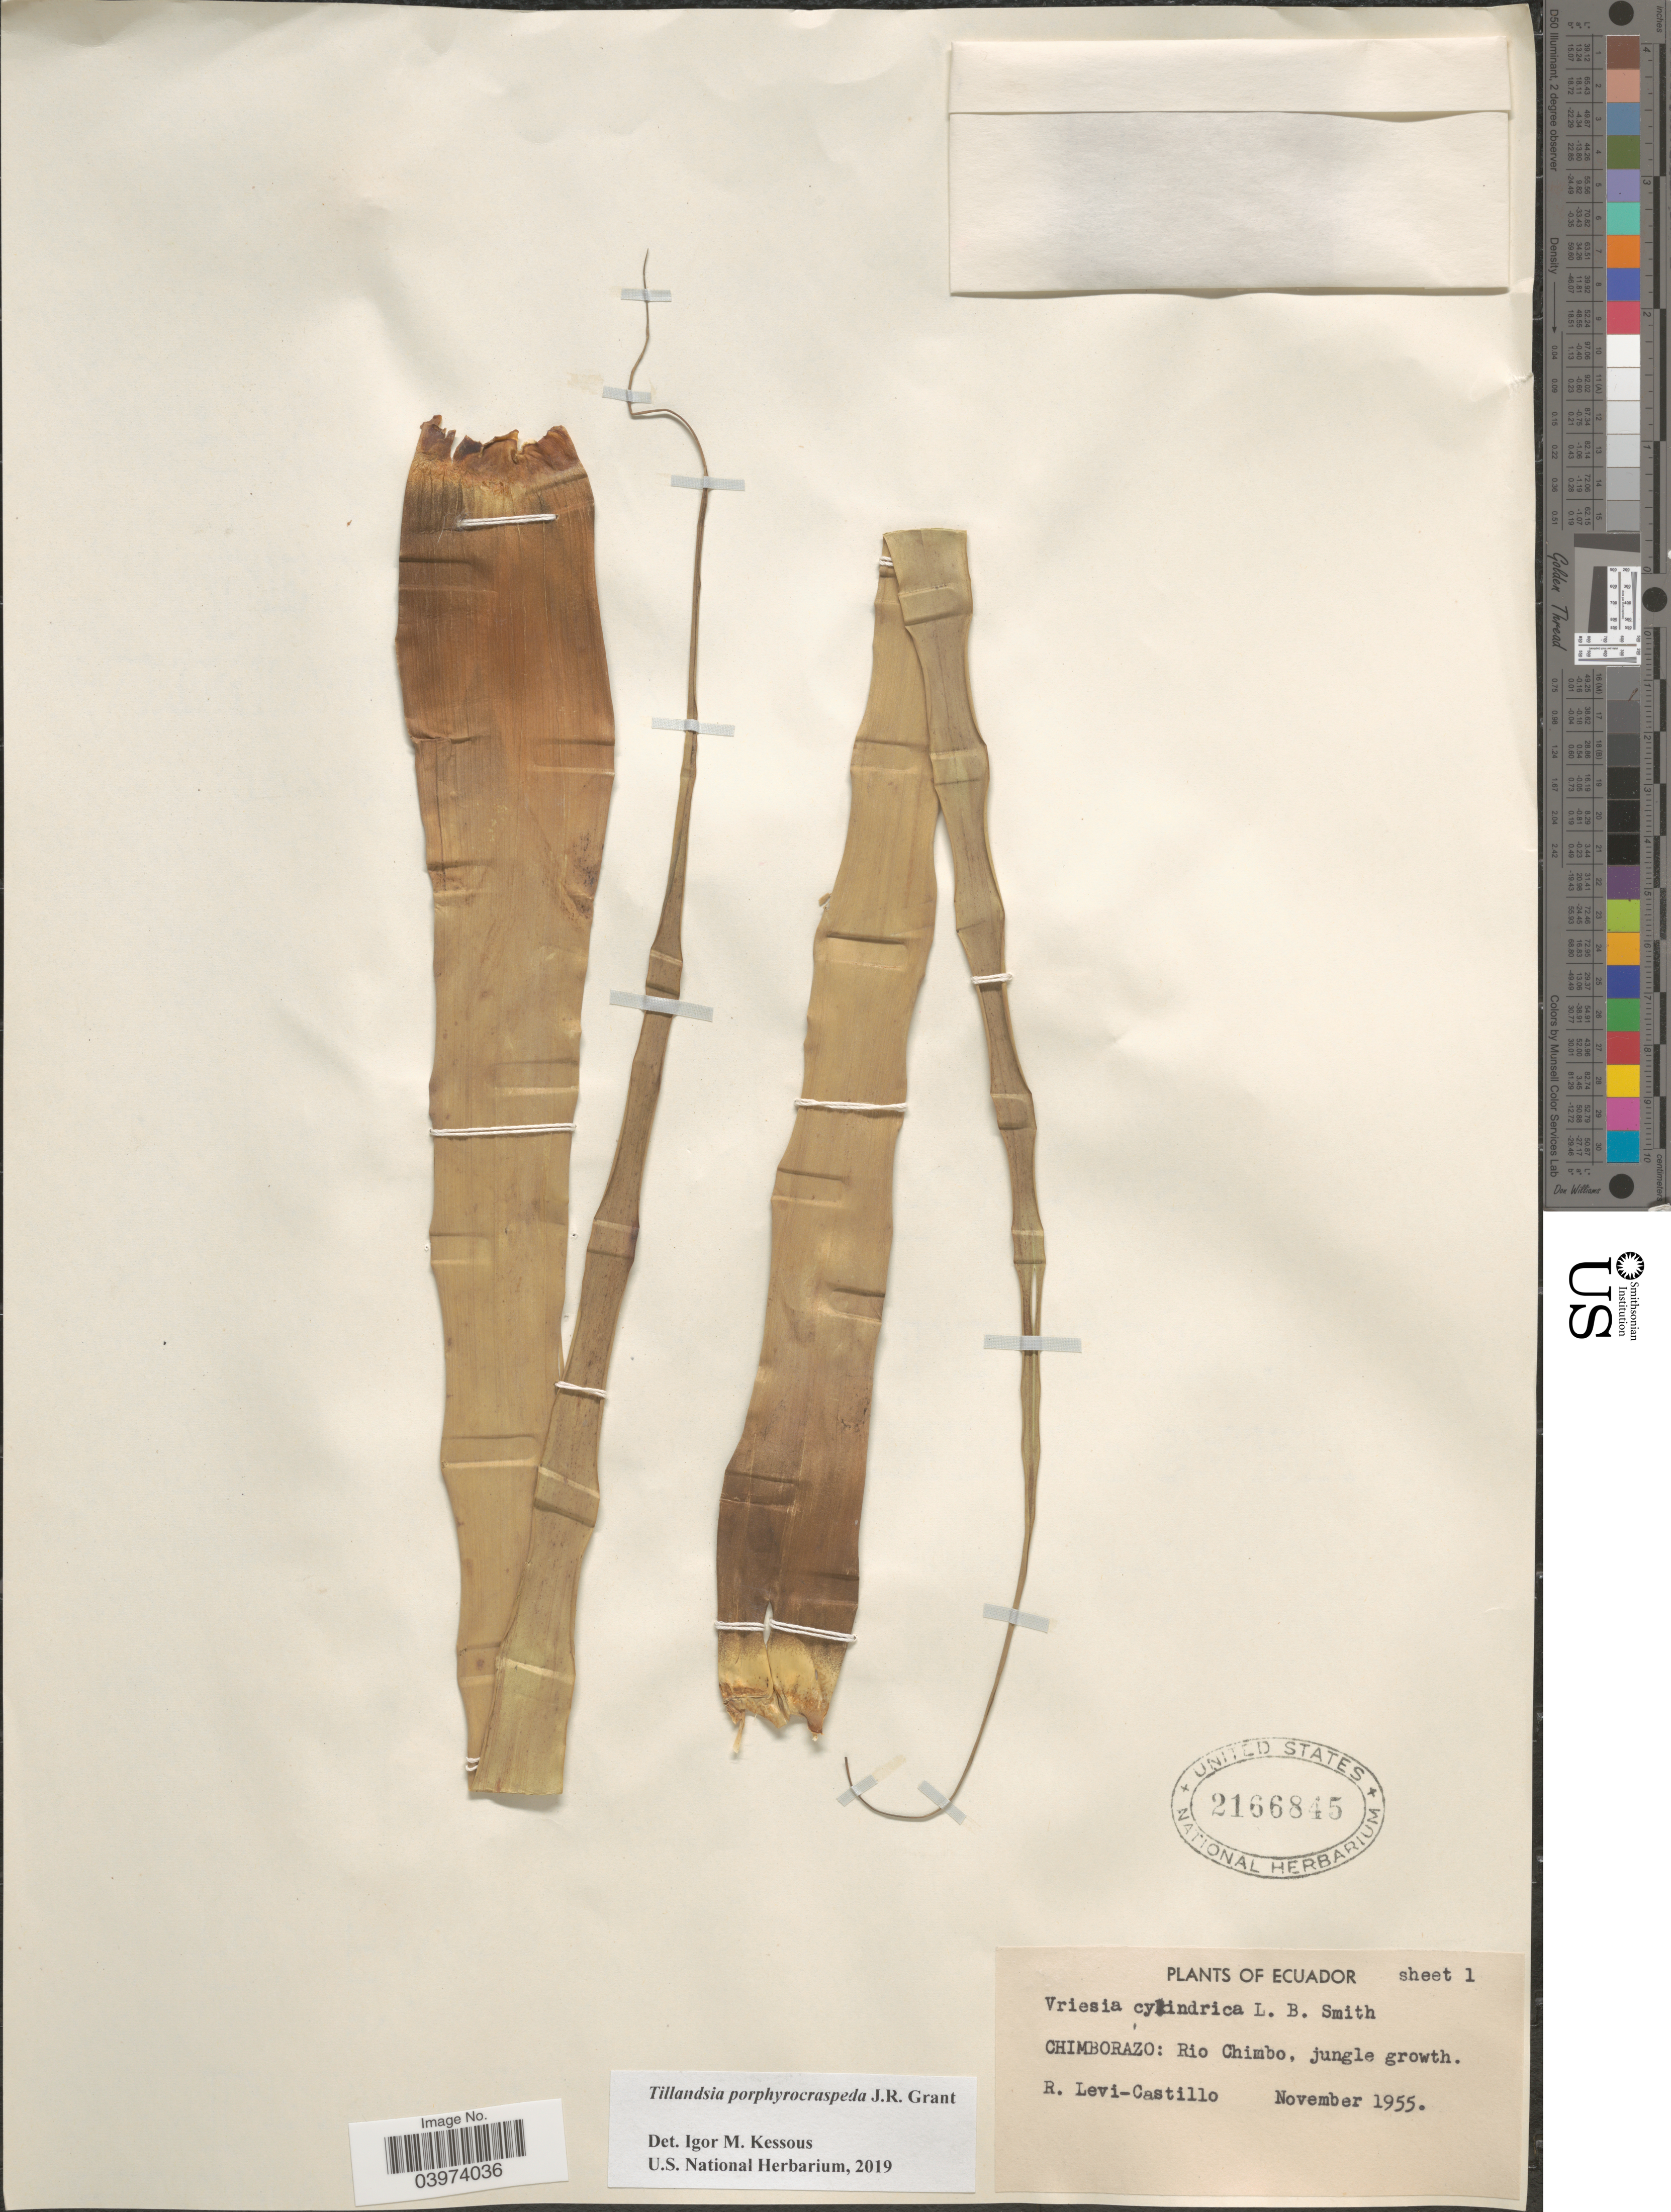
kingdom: Plantae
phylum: Tracheophyta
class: Liliopsida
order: Poales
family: Bromeliaceae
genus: Tillandsia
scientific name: Tillandsia porphyrocraspeda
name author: J.R. Grant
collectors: R. Castillo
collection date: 1955-11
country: Ecuador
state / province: Chimborazo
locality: Rio Chimbo, jungle growth.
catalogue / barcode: US 2166845